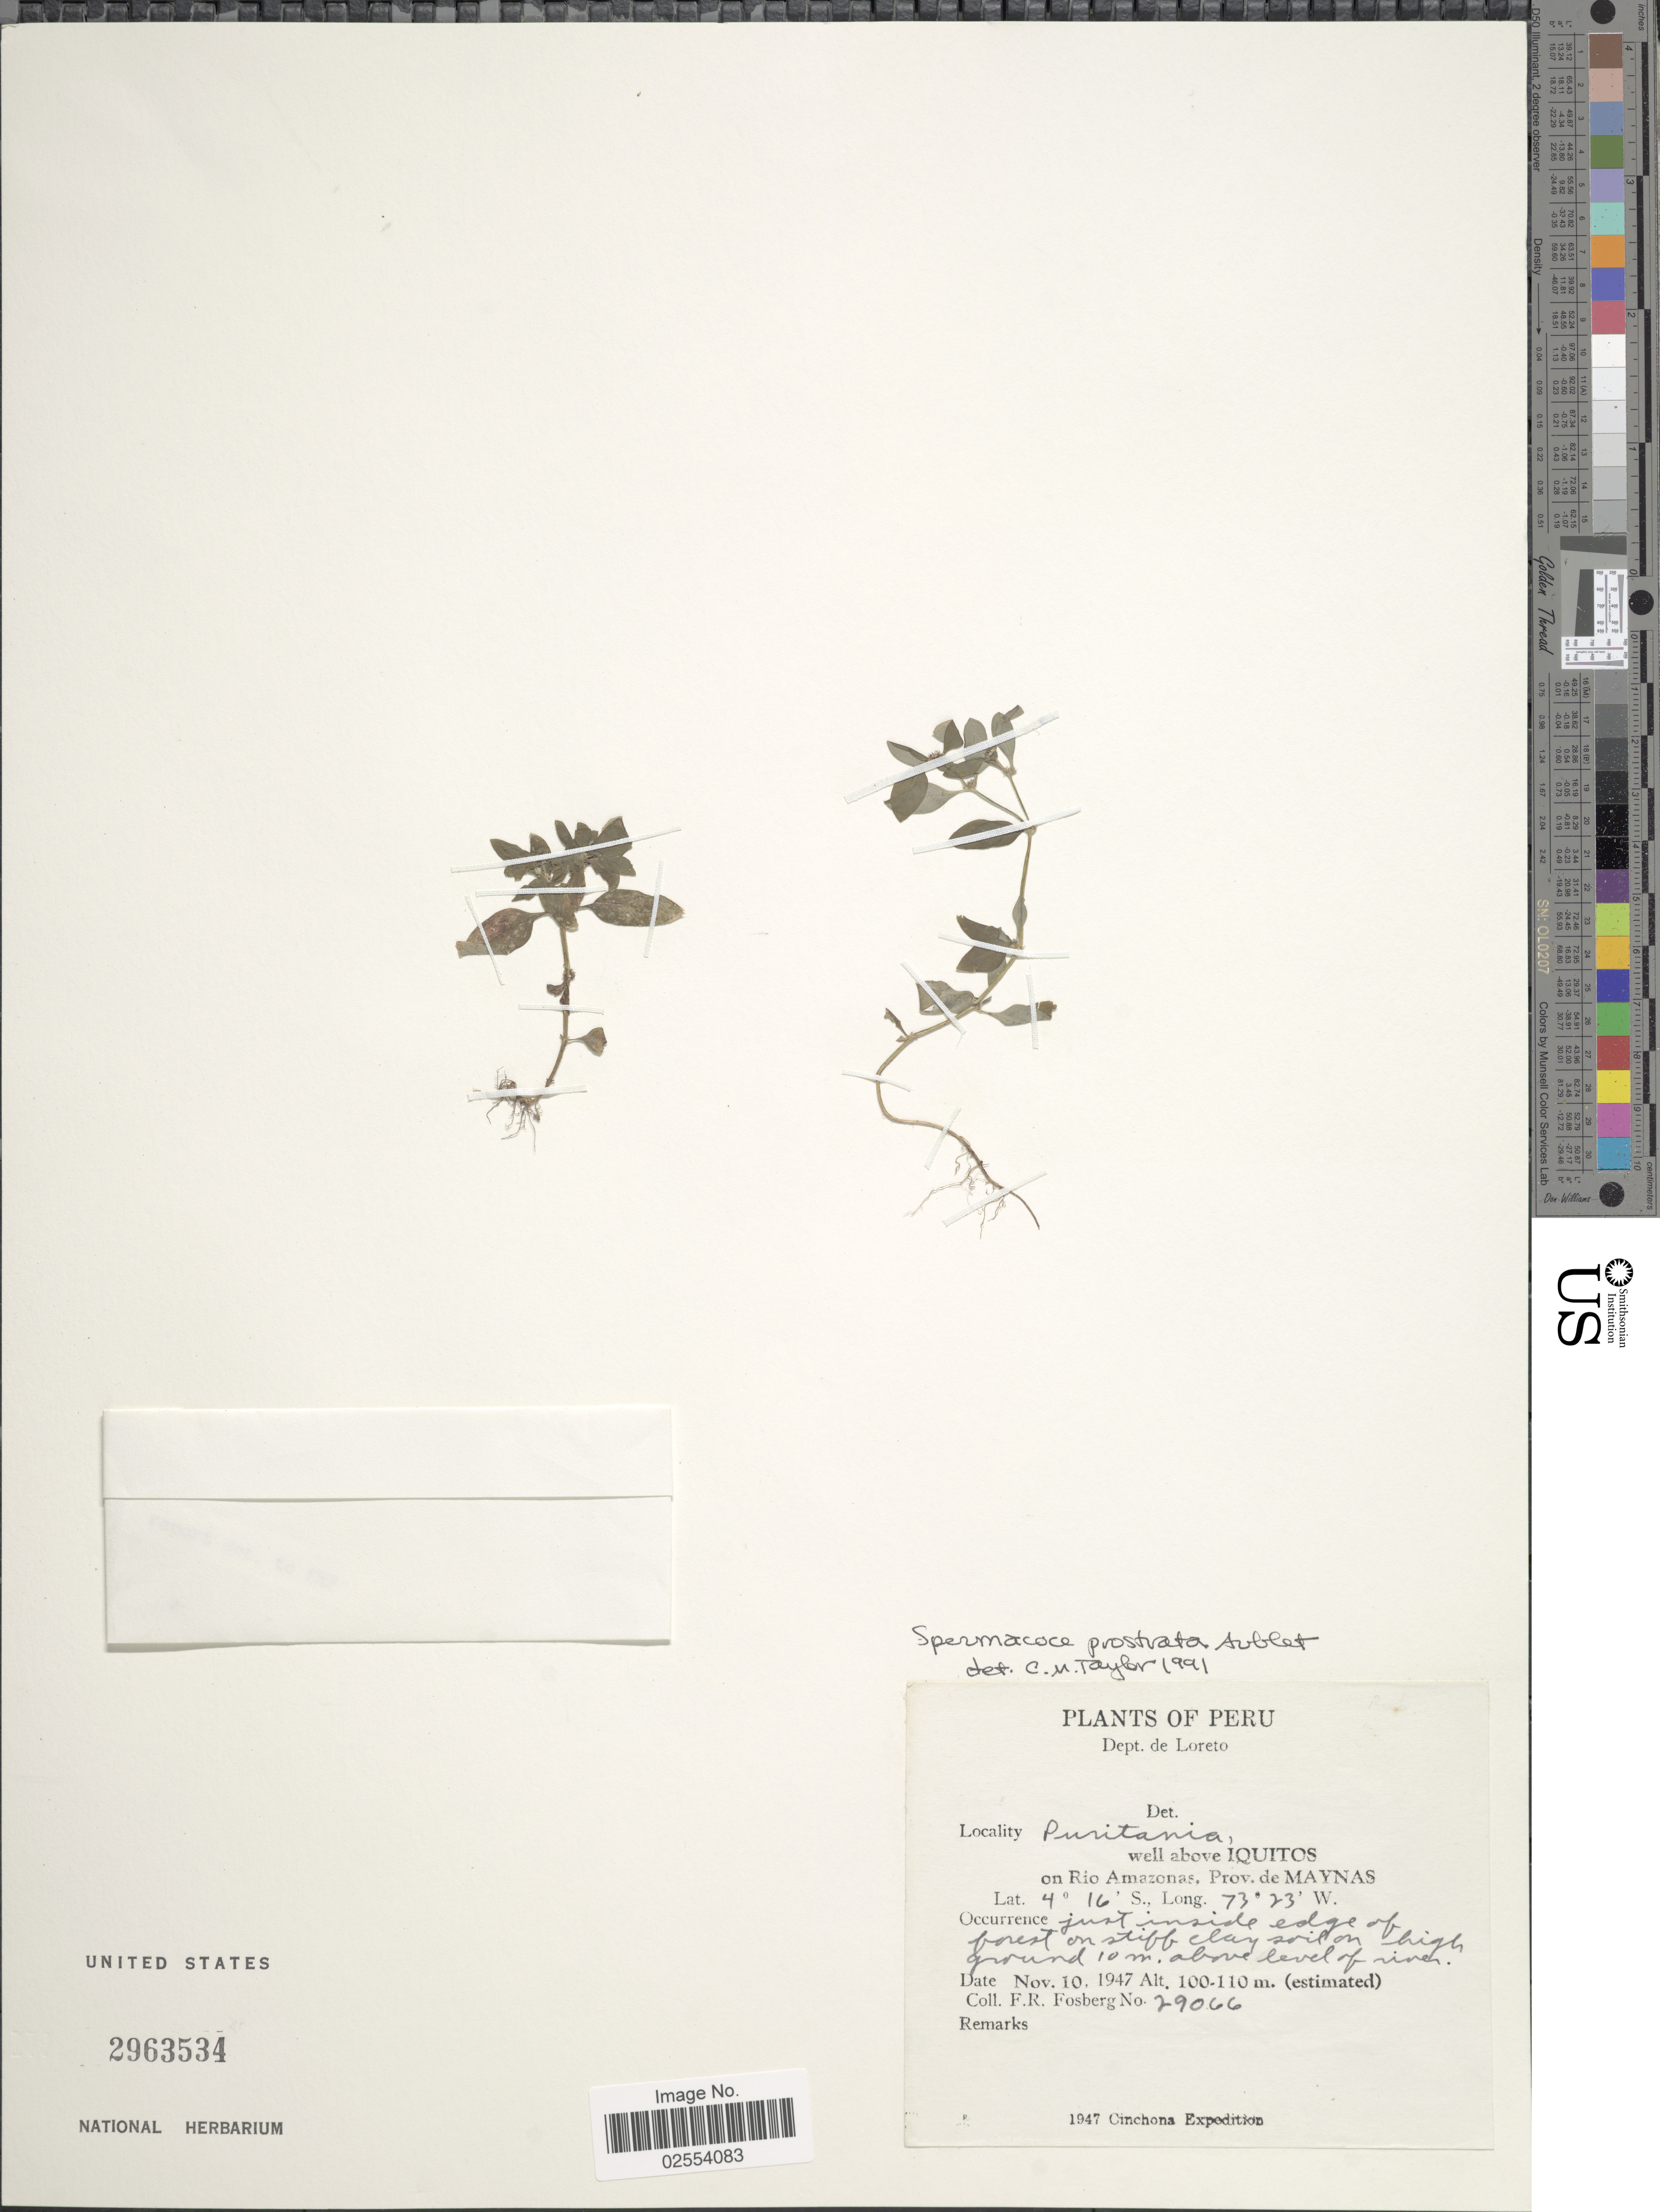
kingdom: Plantae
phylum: Tracheophyta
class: Magnoliopsida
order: Gentianales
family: Rubiaceae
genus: Spermacoce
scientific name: Spermacoce prostrata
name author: Aubl.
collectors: F. R. Fosberg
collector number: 29066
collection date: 1947-11-10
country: Peru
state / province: Loreto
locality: Dept. de Loreto, Puritania, well above Iquitos on Rio Amazonas, Prov. de Maynas, just inside edge of forest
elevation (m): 100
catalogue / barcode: US 2963534